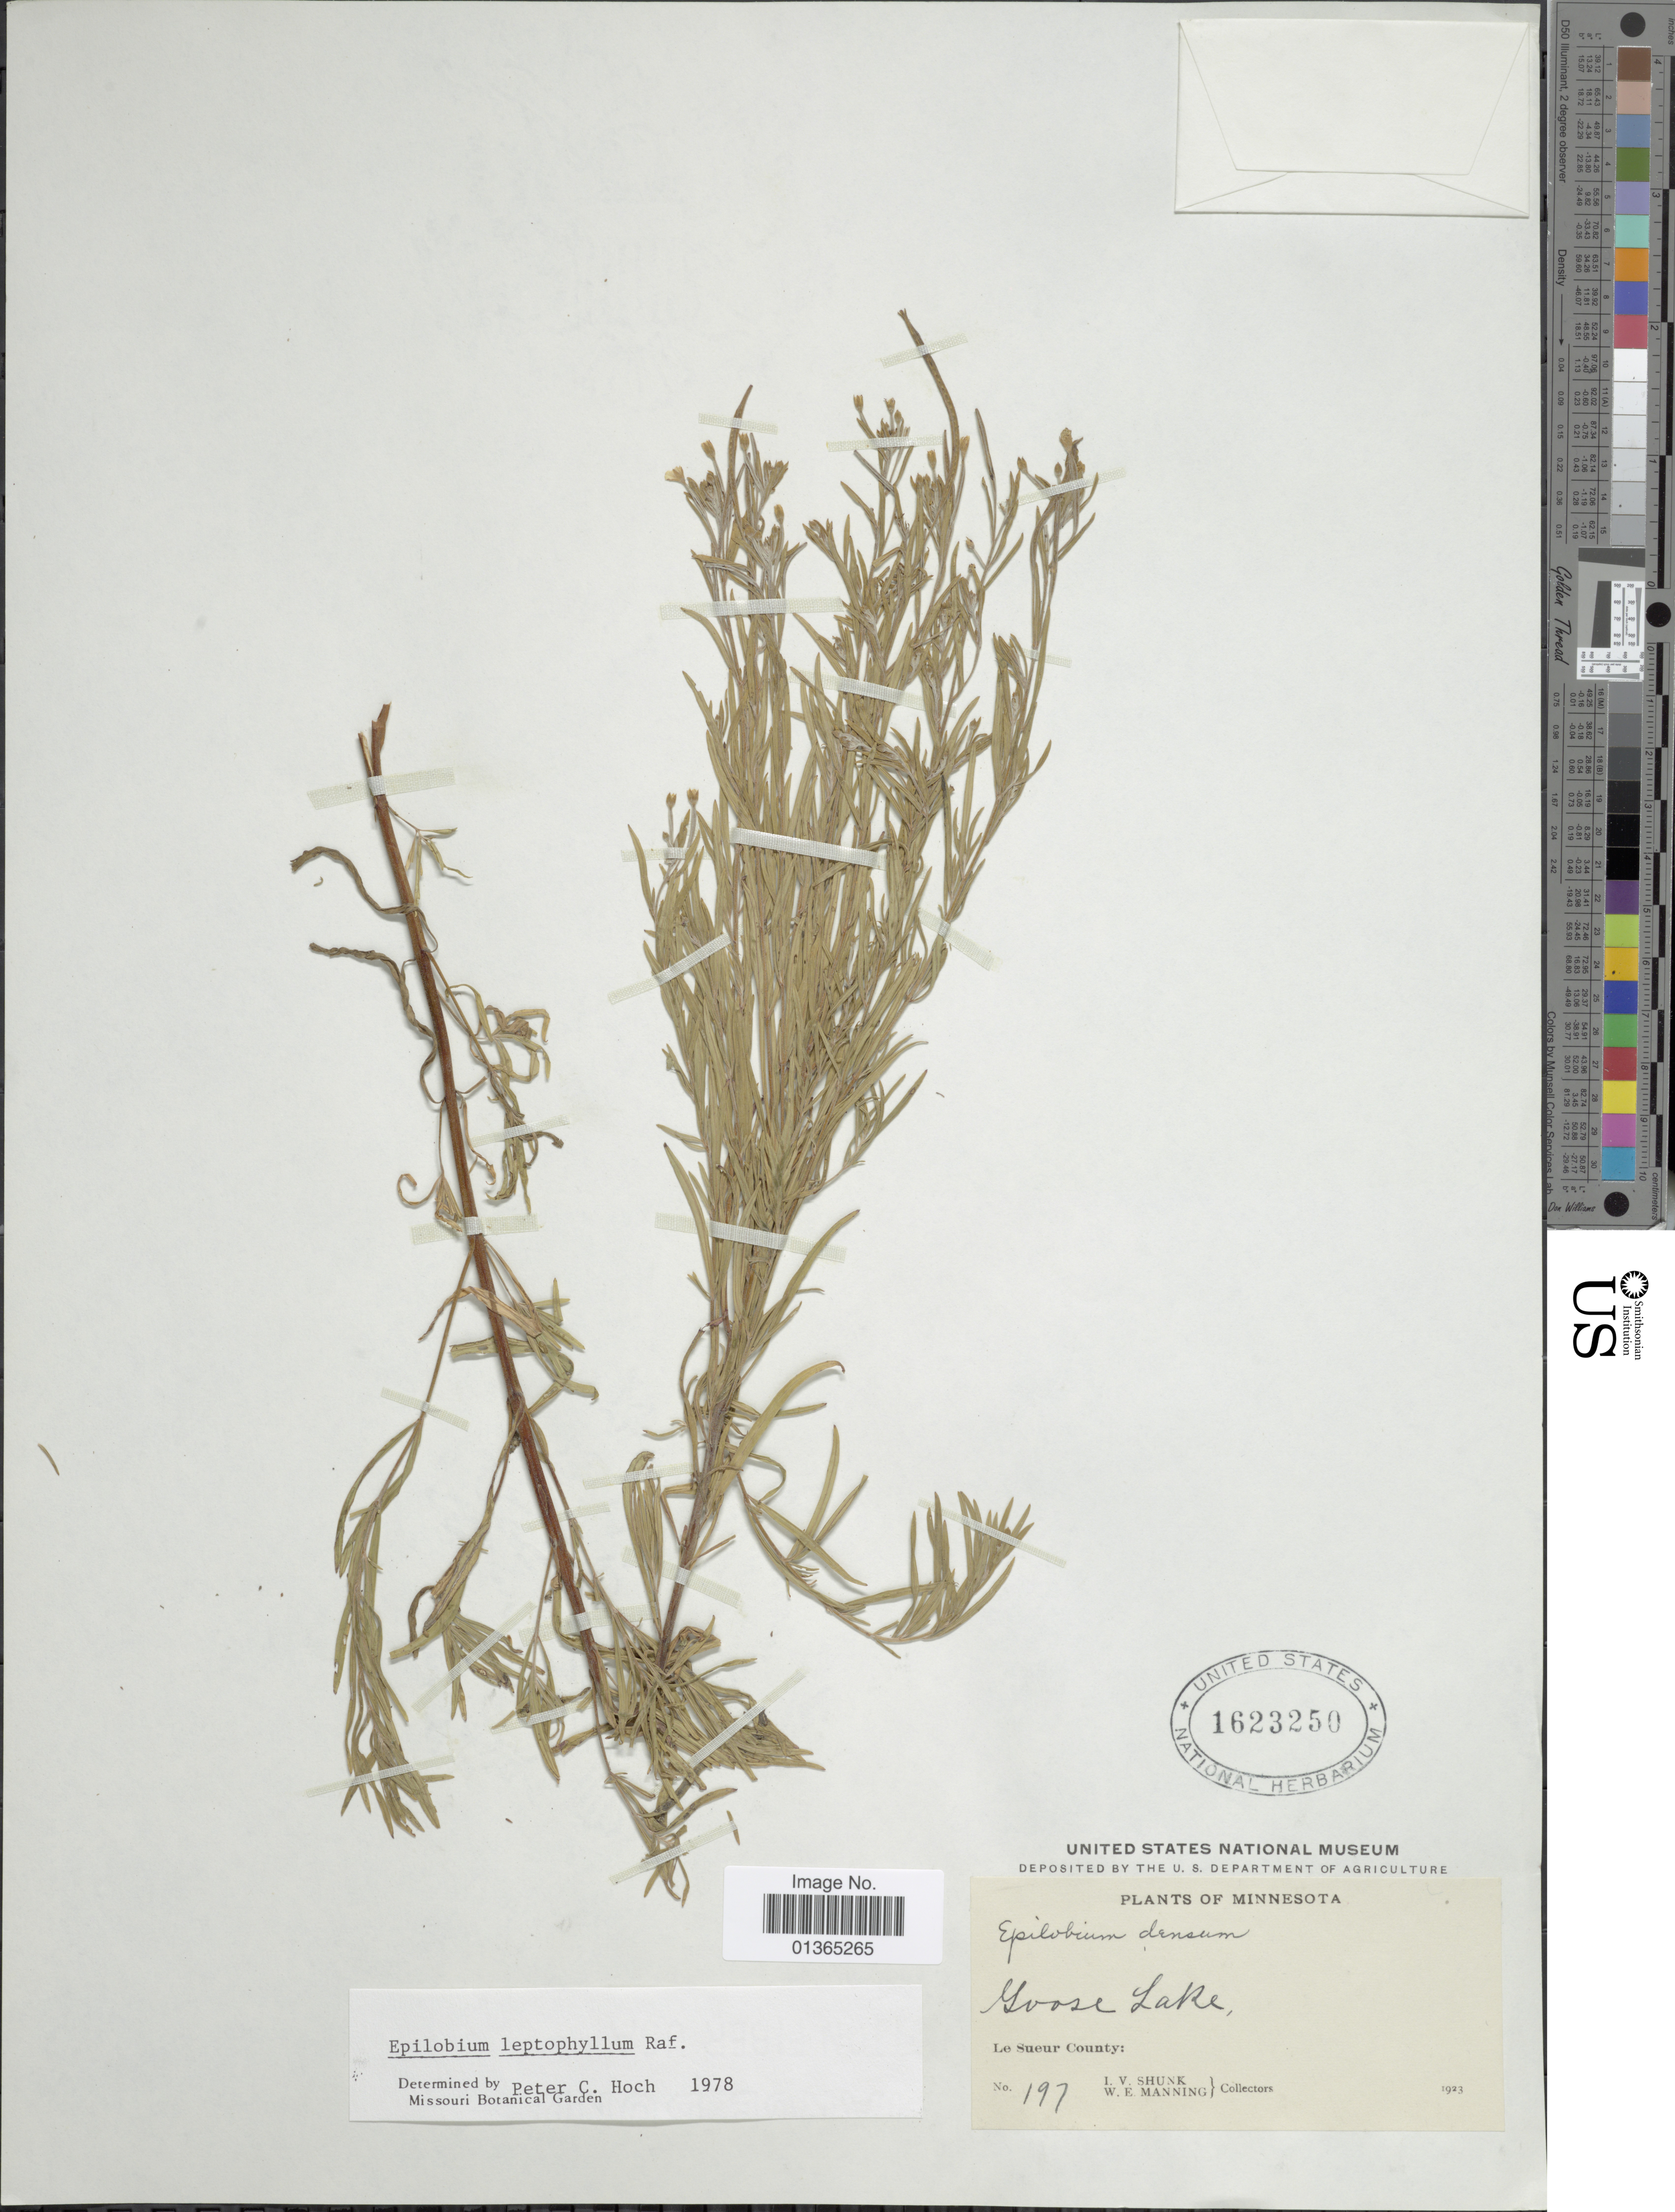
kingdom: Plantae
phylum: Tracheophyta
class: Magnoliopsida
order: Myrtales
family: Onagraceae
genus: Epilobium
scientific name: Epilobium leptophyllum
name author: Raf.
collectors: I. Shunk & W. Manning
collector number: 197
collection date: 1923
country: United States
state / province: Minnesota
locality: Goose Lake, Le Sueur County.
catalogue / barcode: US 1623250